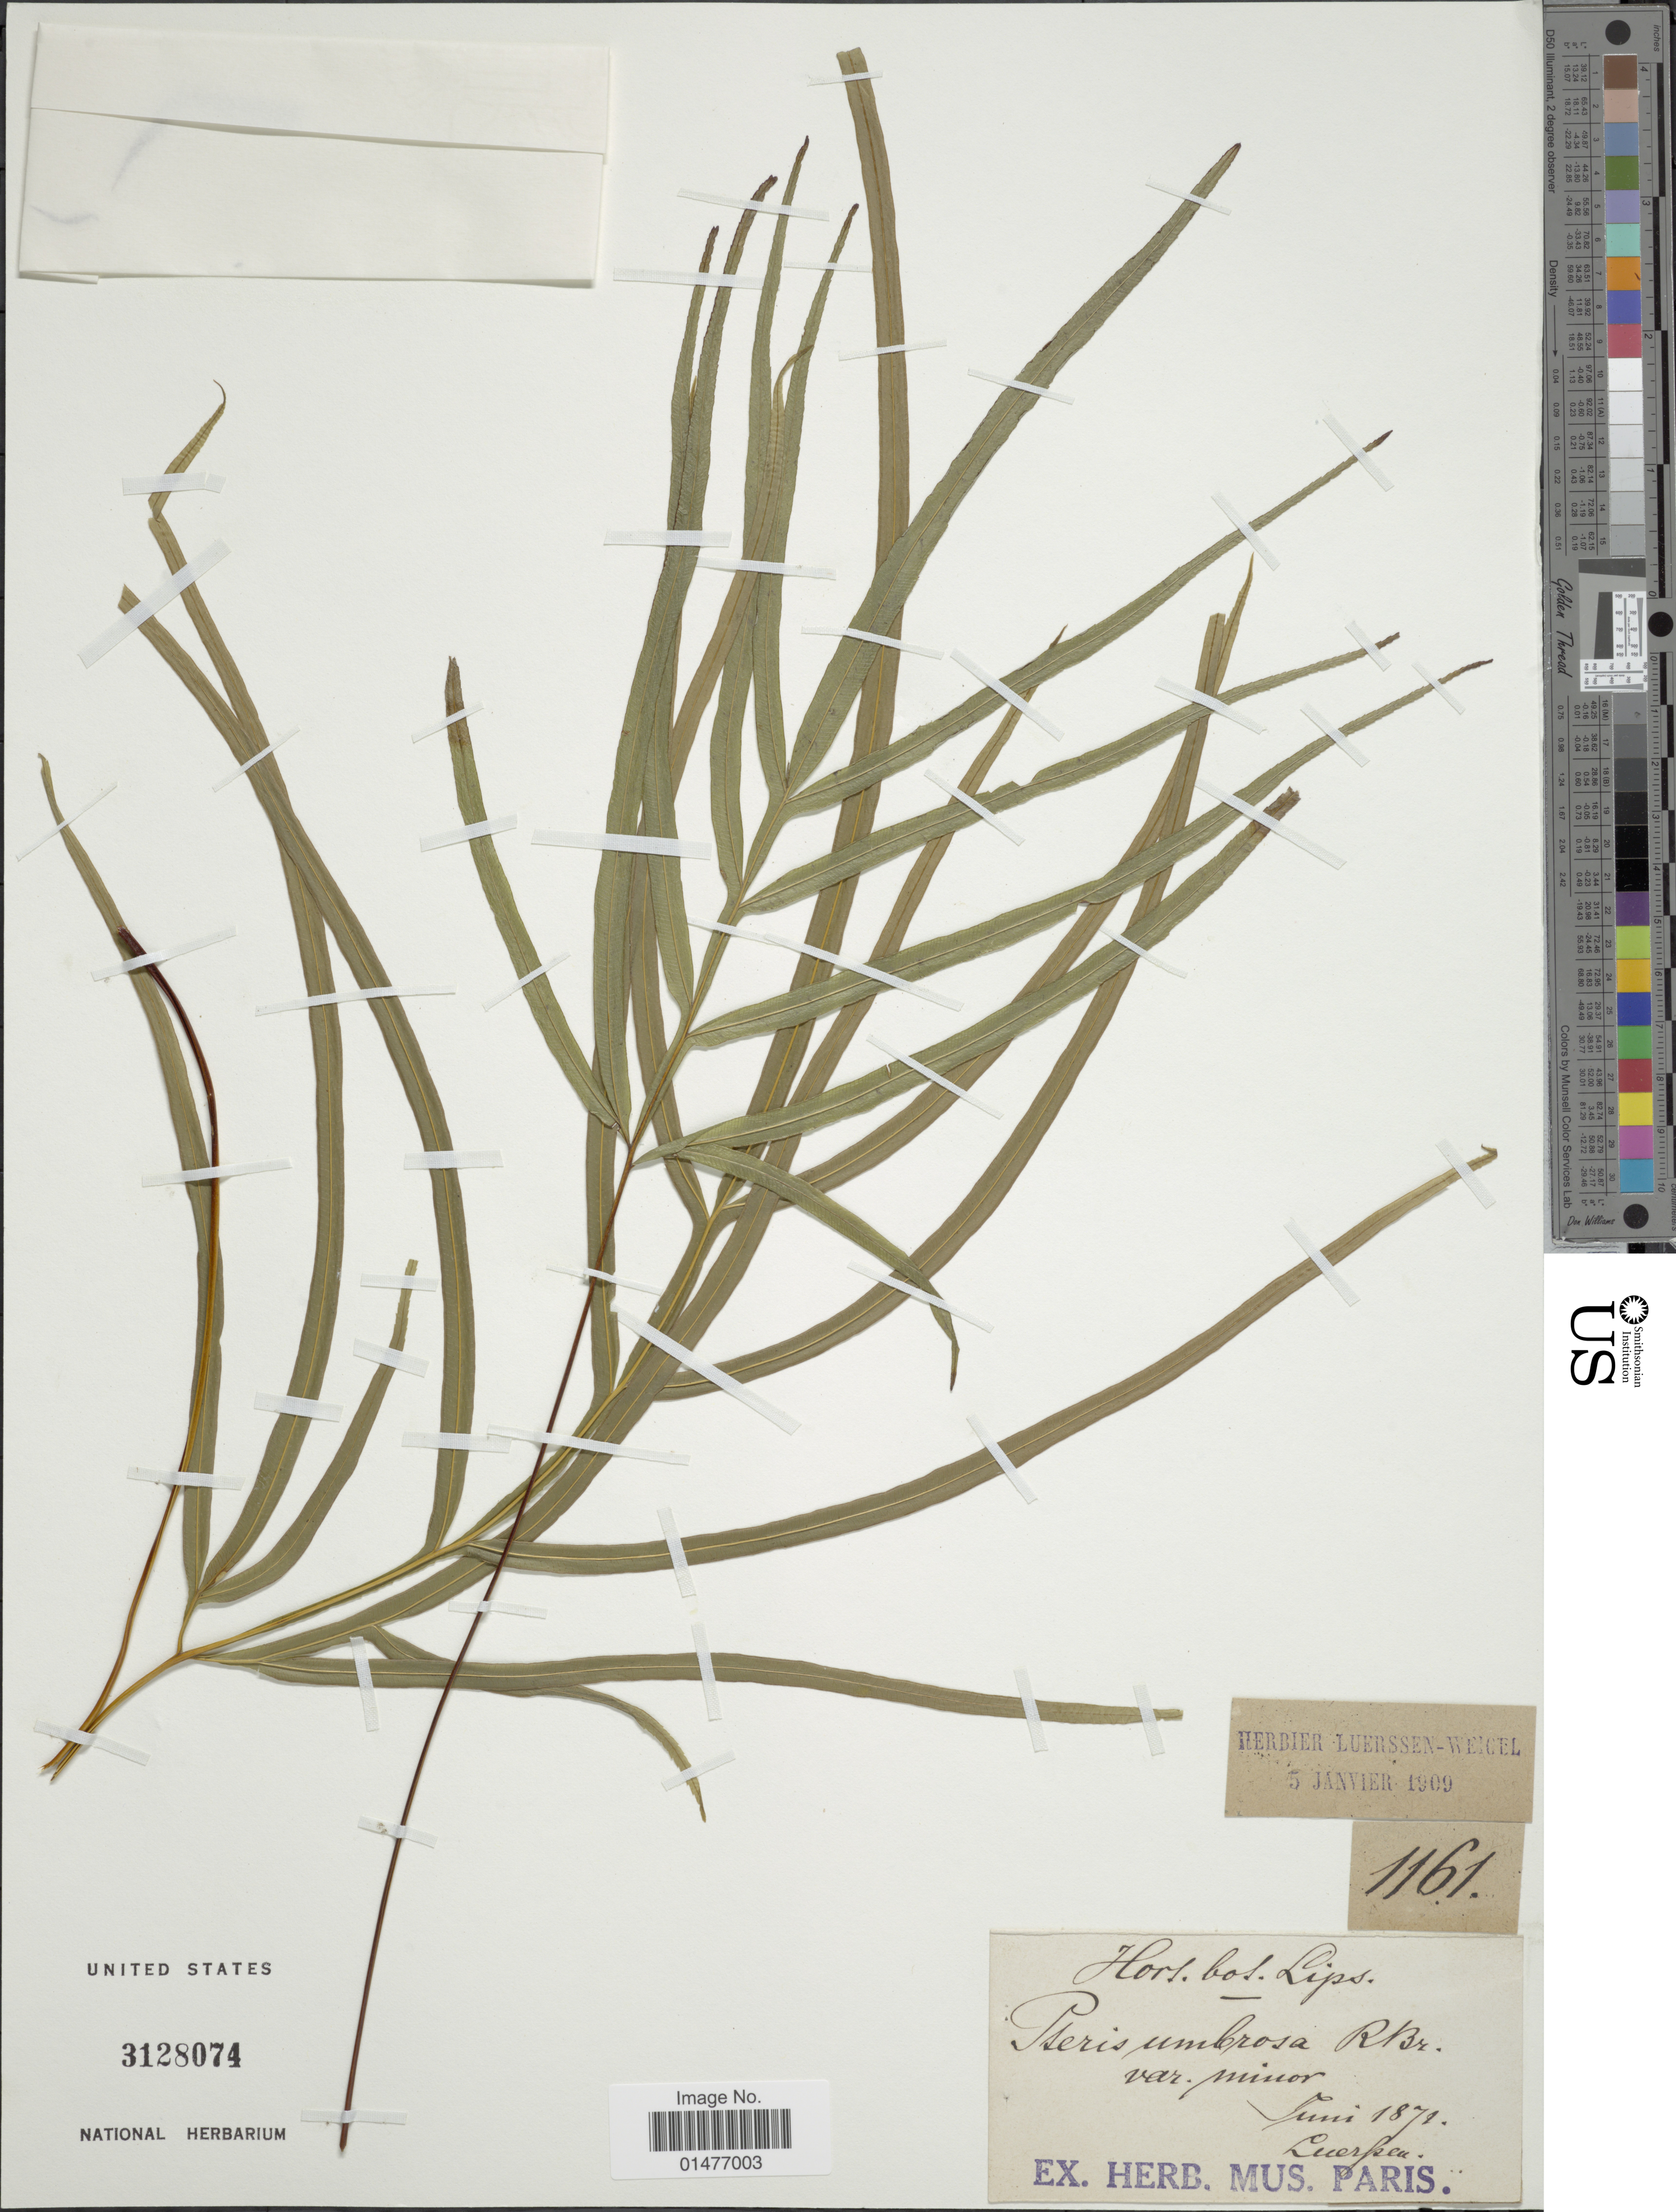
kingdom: Plantae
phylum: Tracheophyta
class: Polypodiopsida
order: Polypodiales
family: Pteridaceae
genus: Pteris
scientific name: Pteris umbrosa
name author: R. Br.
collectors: Luerssen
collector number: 1161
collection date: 1874-06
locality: Hort. Bot. Lips. [unsure placement]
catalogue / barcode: US 3128074